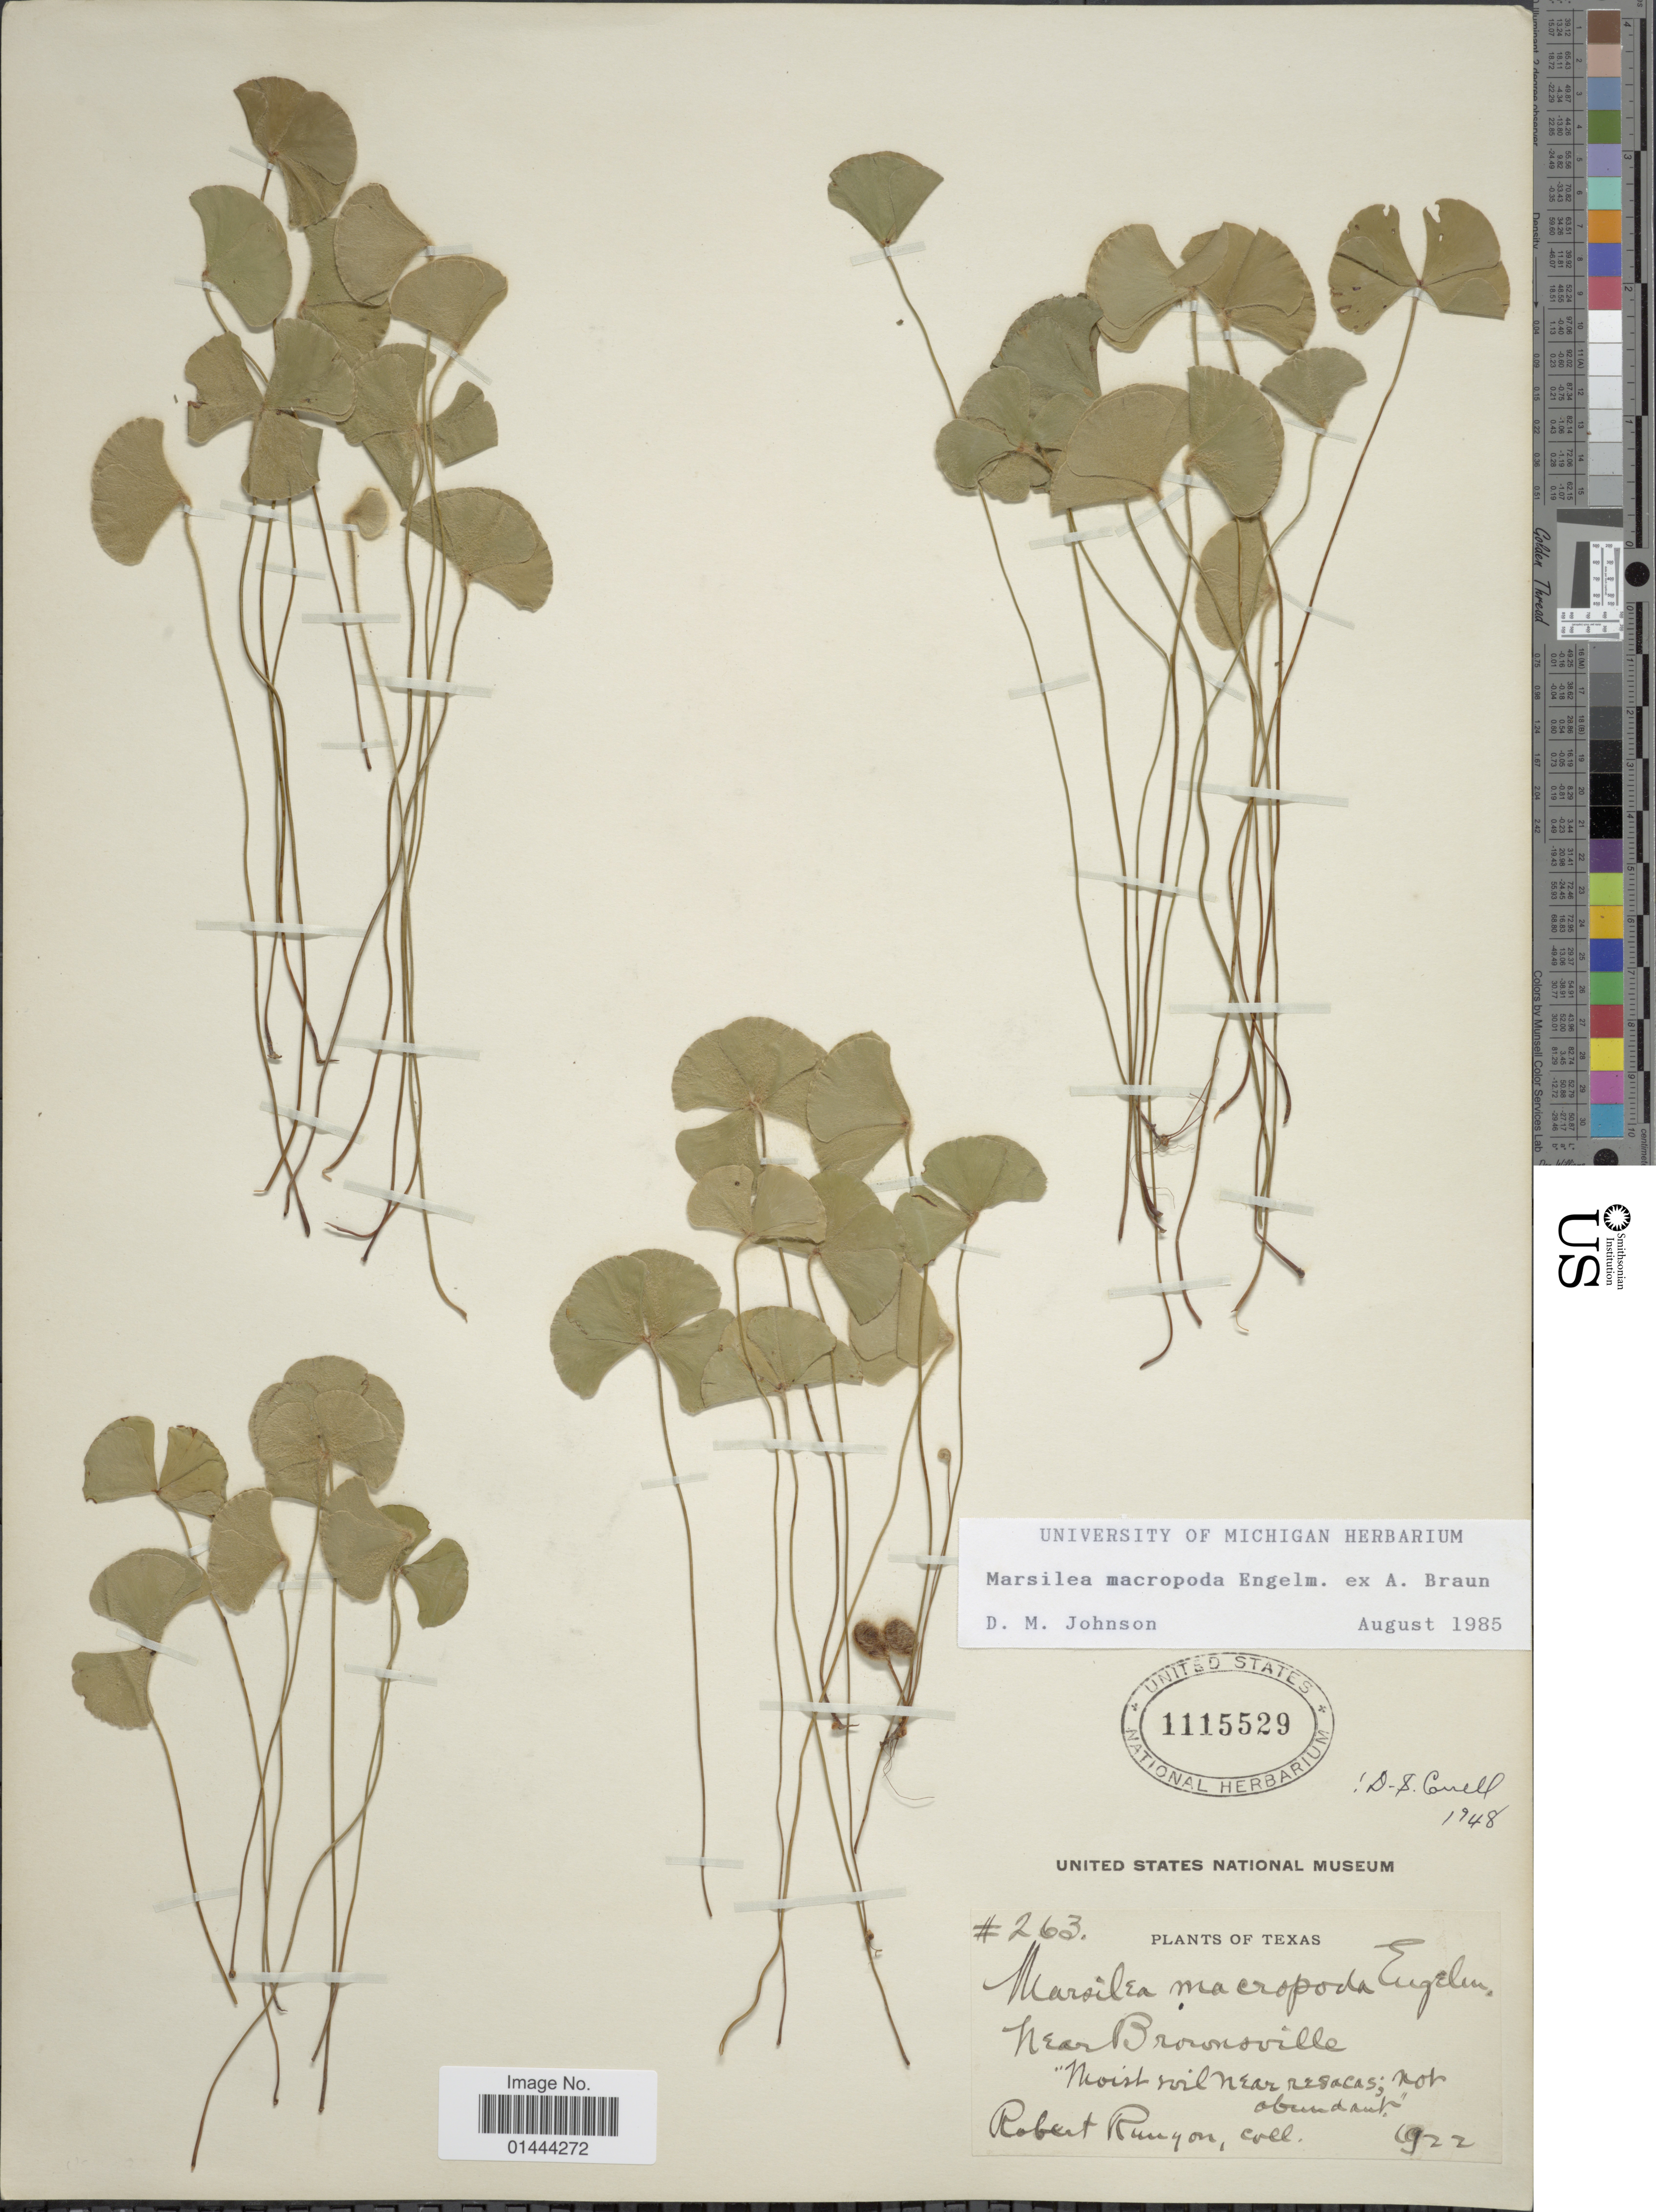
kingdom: Plantae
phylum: Tracheophyta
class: Polypodiopsida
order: Salviniales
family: Marsileaceae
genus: Marsilea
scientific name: Marsilea macropoda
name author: Engelm. ex A. Braun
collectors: R. Runyon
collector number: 253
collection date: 1922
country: United States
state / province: Texas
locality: Near Brownsville, moist soil near resacas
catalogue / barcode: US 1115529